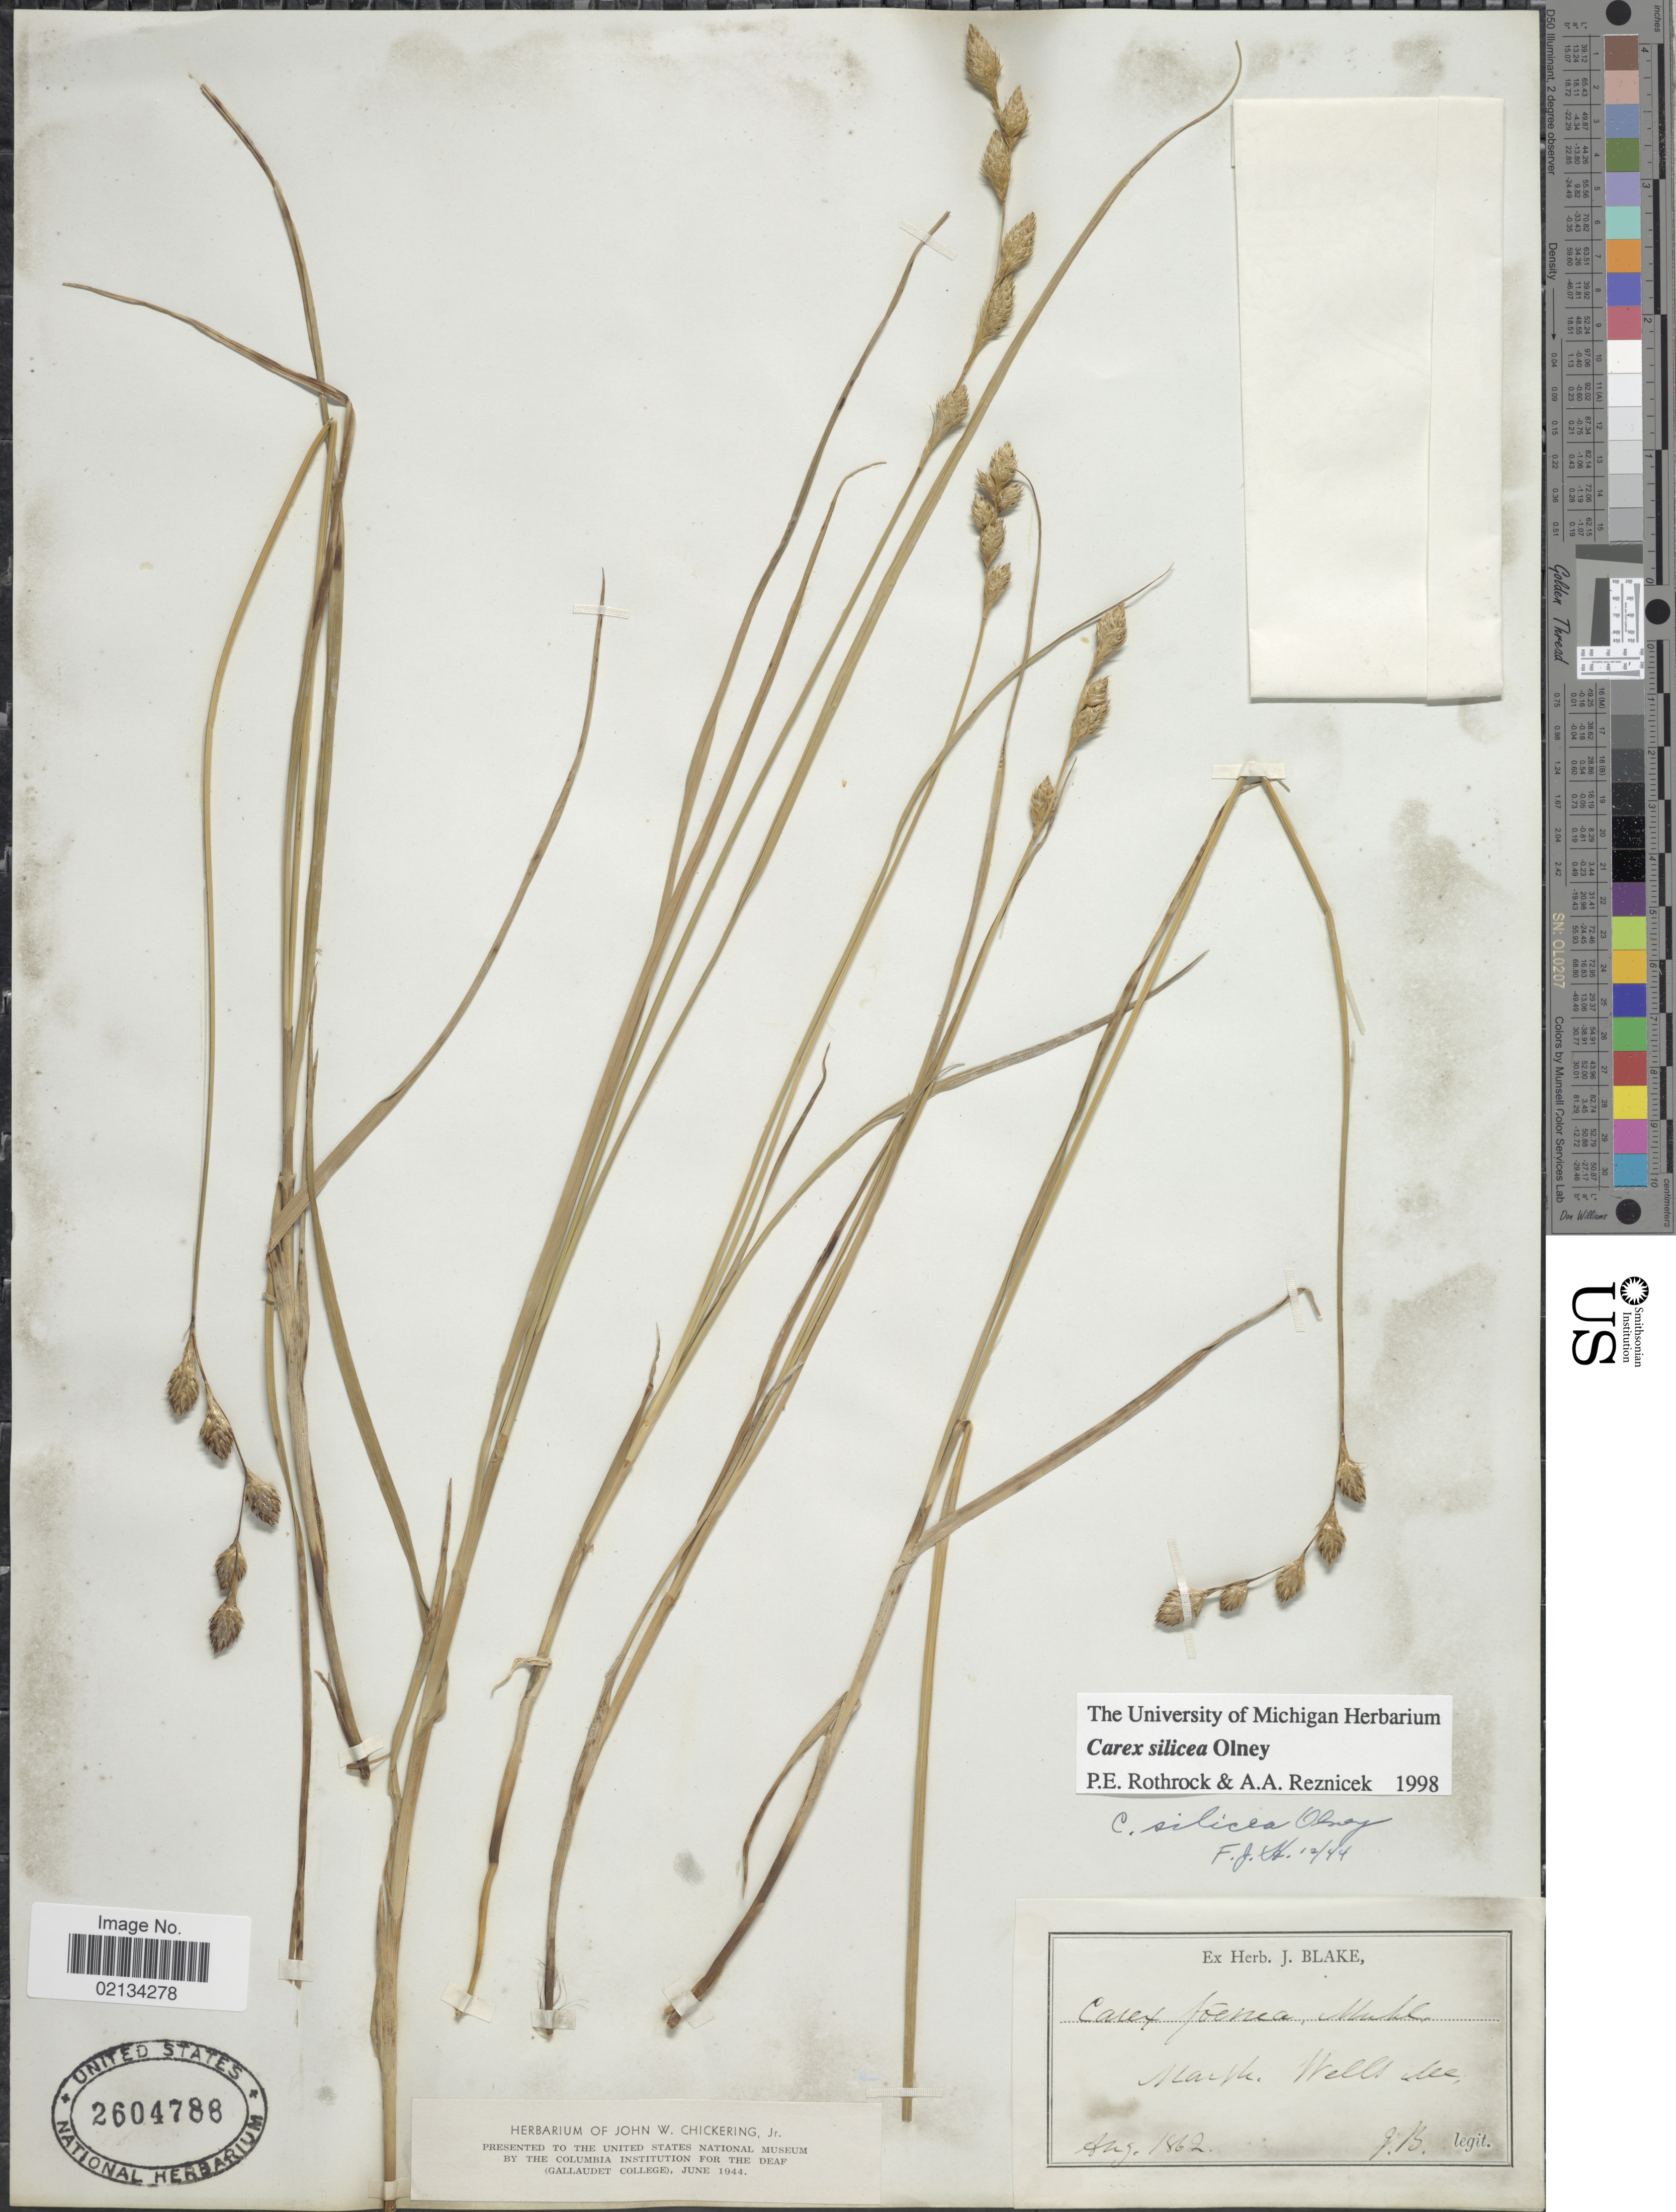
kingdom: Plantae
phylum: Tracheophyta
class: Liliopsida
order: Poales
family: Cyperaceae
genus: Carex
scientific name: Carex silicea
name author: Olney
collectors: J. Blake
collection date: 1862-08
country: United States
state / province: Illinois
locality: Marsh, Wells.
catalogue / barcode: US 2604788